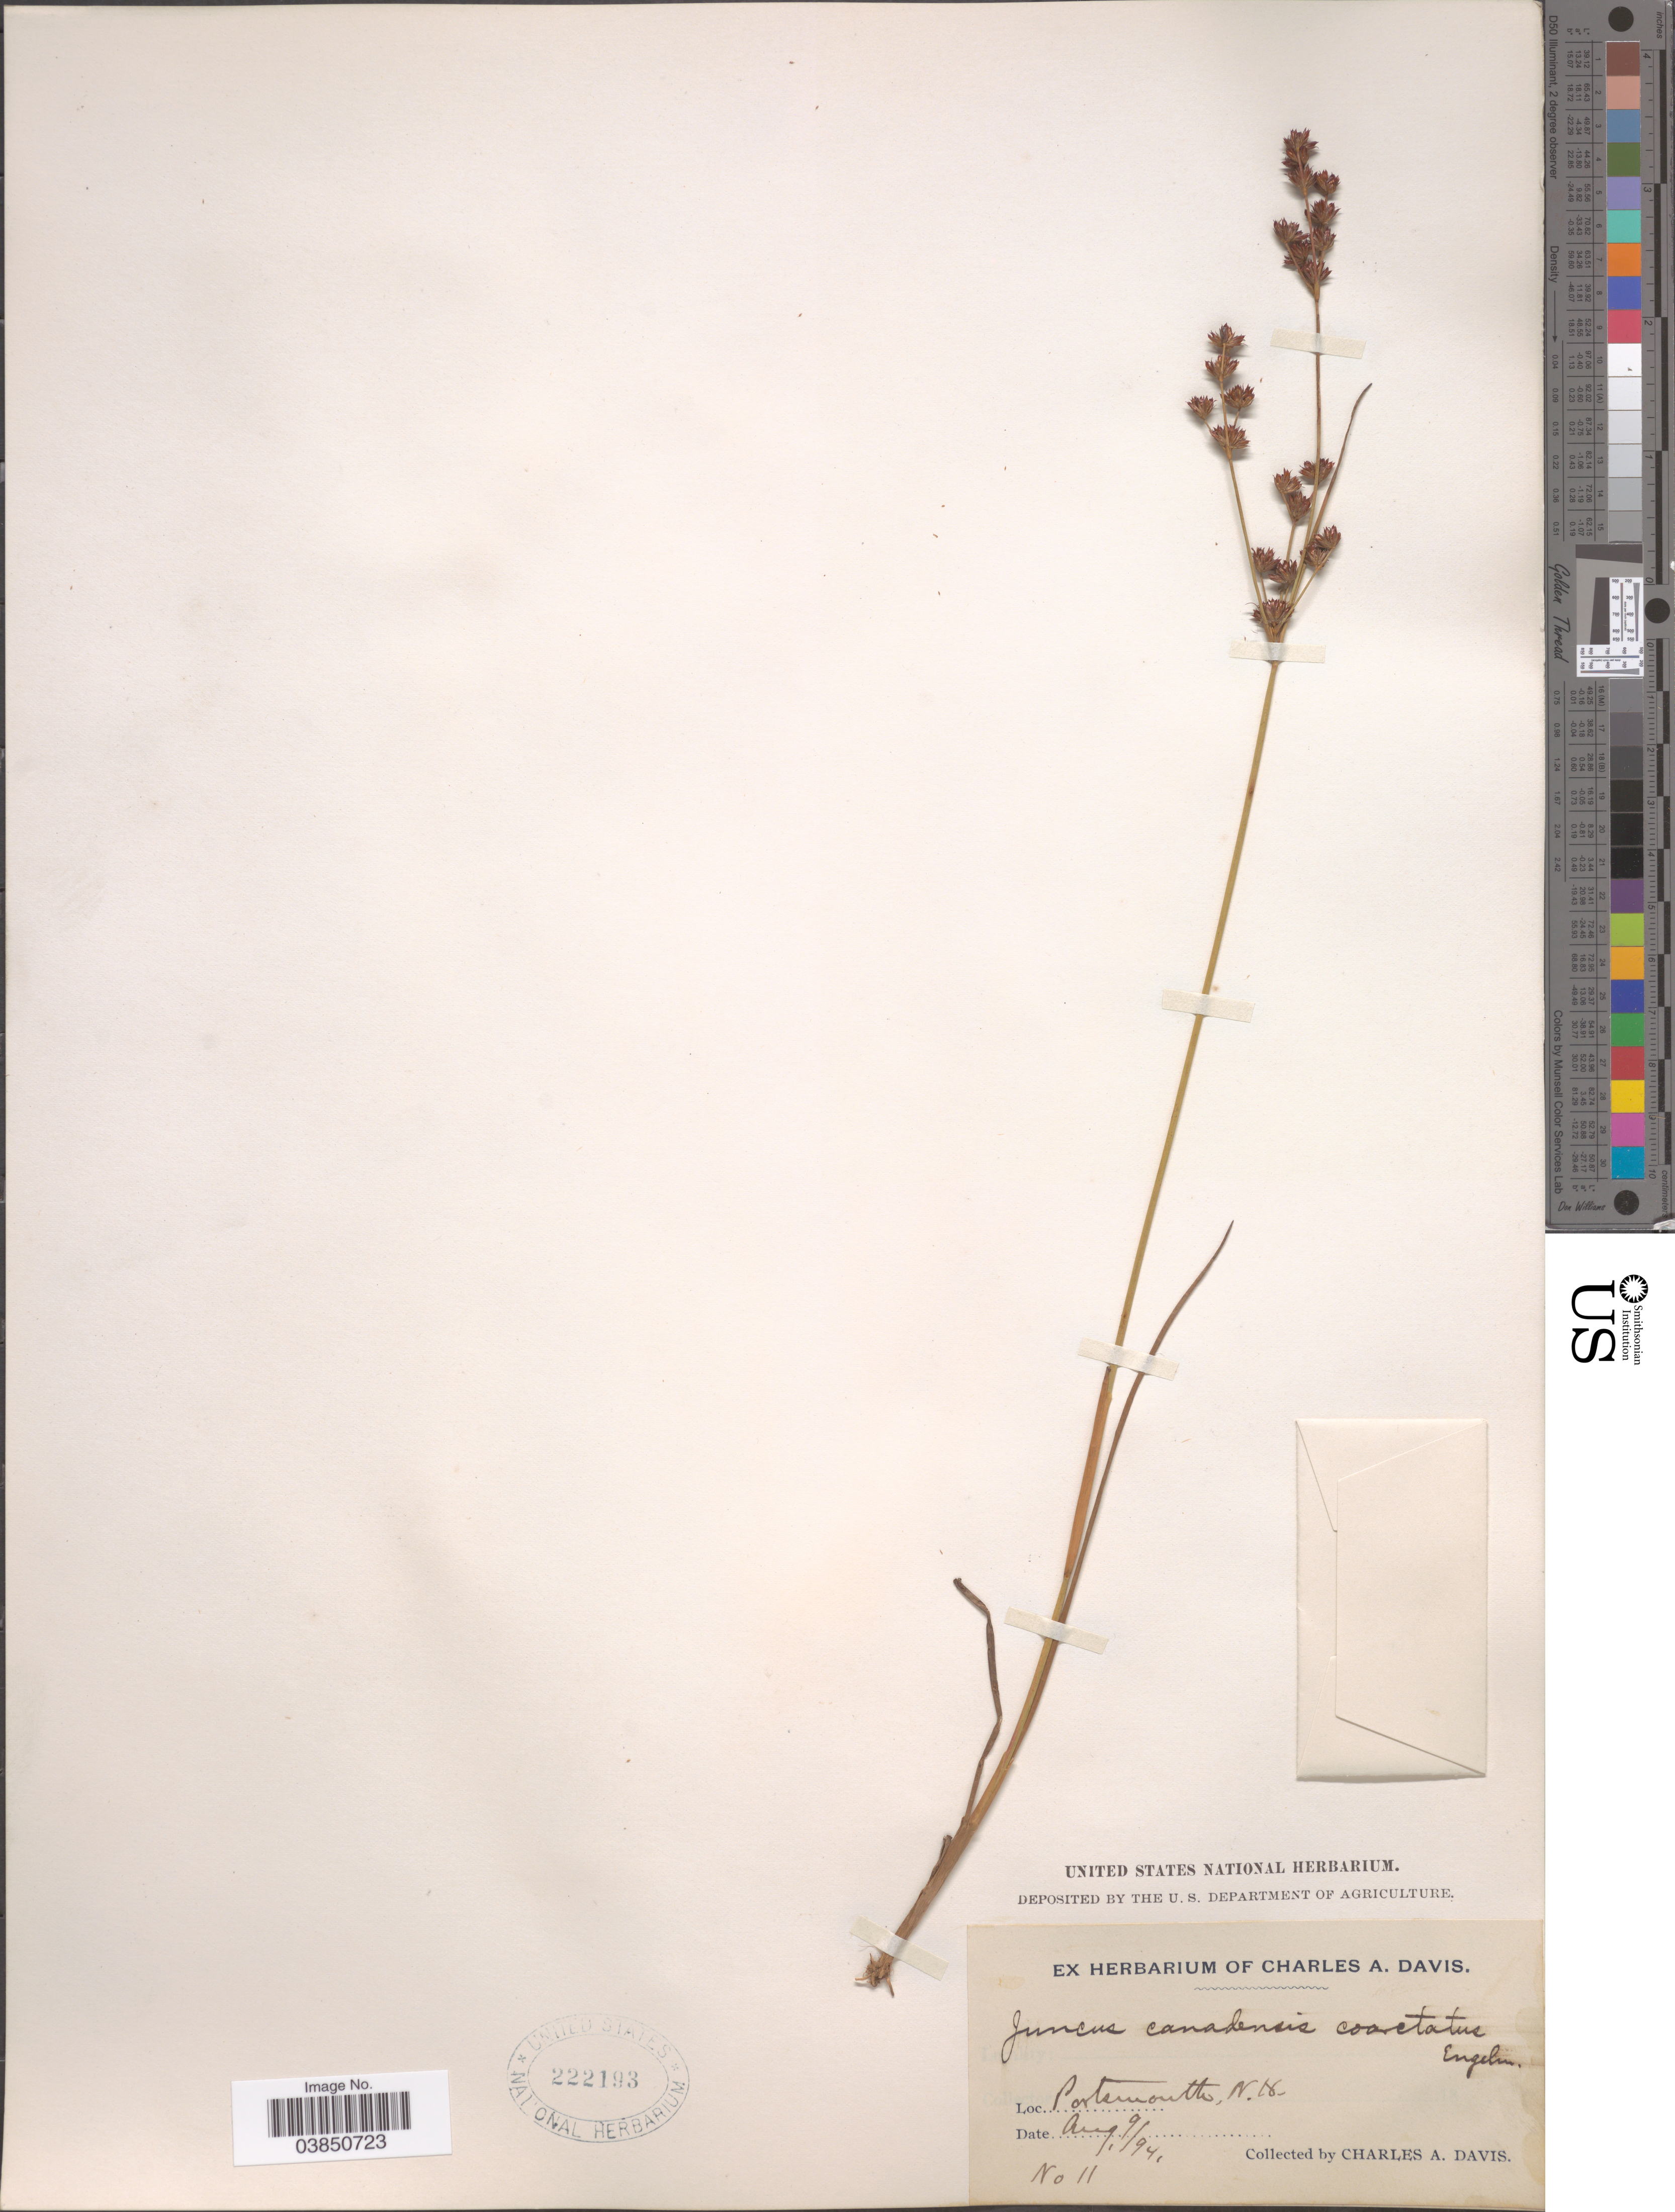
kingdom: Plantae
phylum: Tracheophyta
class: Liliopsida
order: Poales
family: Juncaceae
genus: Juncus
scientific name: Juncus brevicaudatus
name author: (Engelm.) Fernald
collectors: C. Davis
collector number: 11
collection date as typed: Transcribed d/m/y: 9/8/94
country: United States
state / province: New Hampshire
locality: Portsmouth.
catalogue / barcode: US 222193